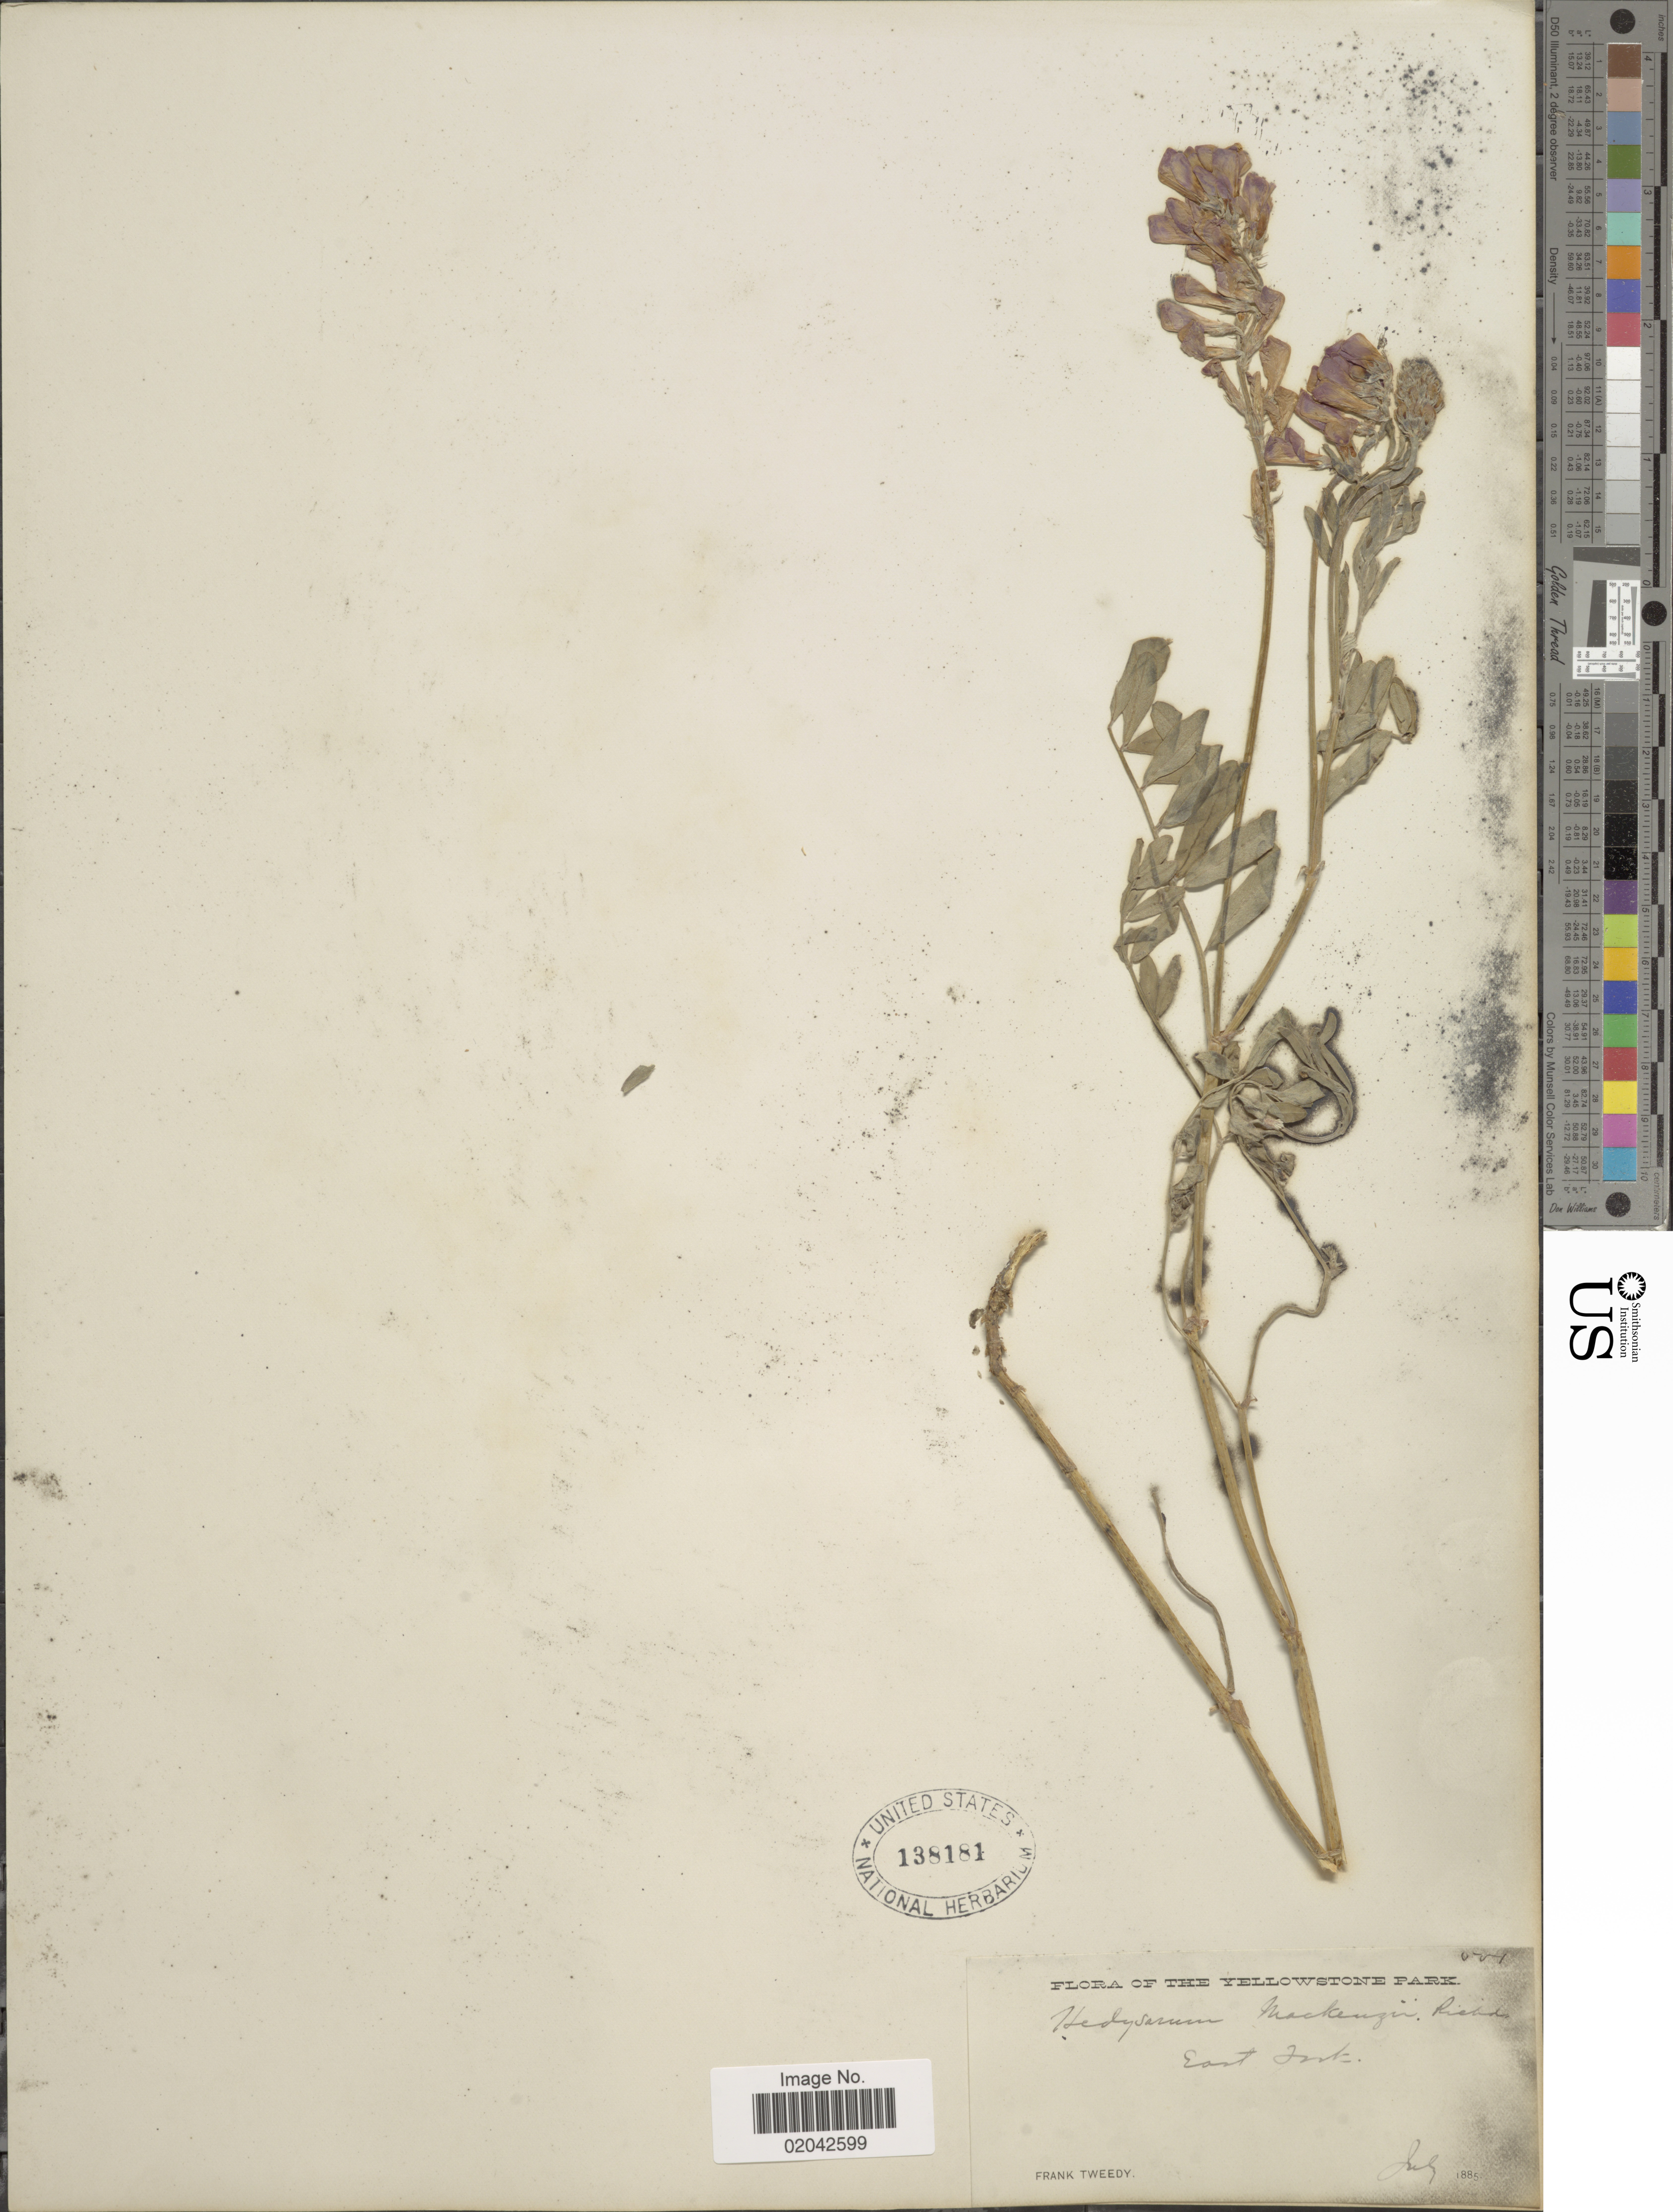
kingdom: Plantae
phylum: Tracheophyta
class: Magnoliopsida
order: Fabales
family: Fabaceae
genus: Hedysarum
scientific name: Hedysarum mackenziei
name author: Richardson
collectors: F. Tweedy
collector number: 501*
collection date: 1885-07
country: United States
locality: Yellowstone Park, East Fork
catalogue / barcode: US 138181